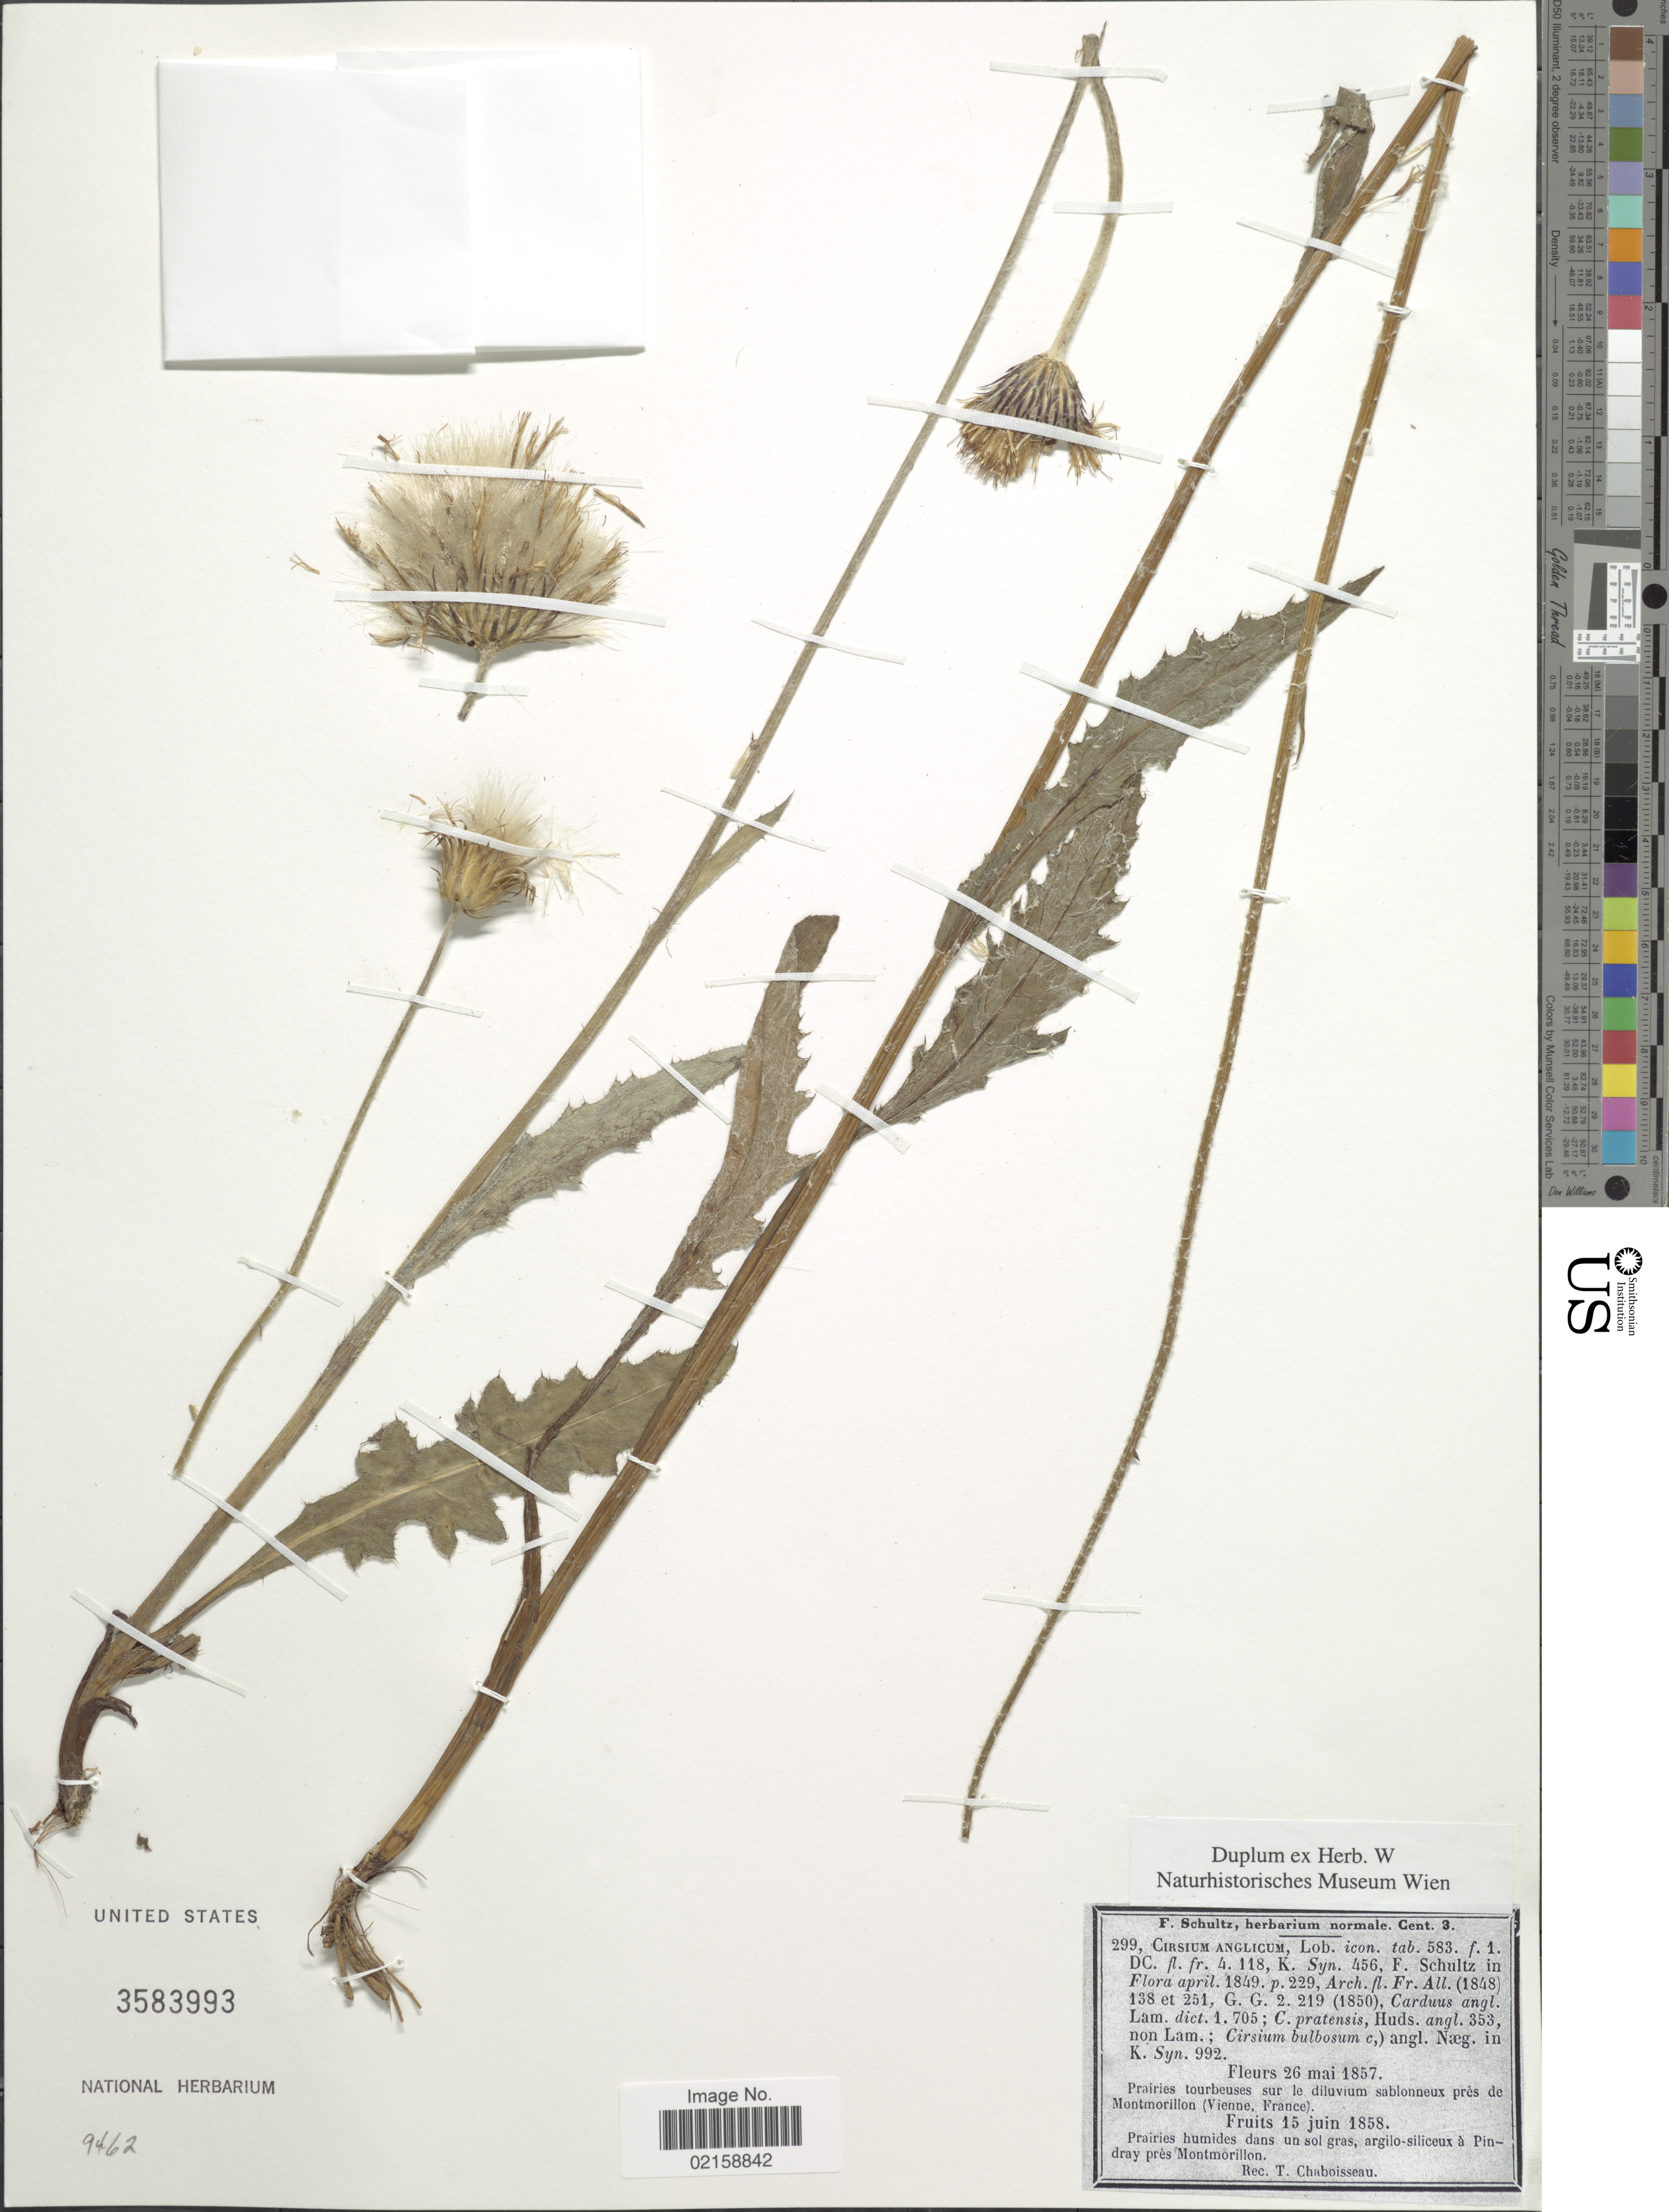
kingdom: Plantae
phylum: Tracheophyta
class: Magnoliopsida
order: Asterales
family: Asteraceae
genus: Cirsium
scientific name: Cirsium dissectum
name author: (L.) Hill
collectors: T. Chaboisseau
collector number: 299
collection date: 1857-05-26/1858-06-15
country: France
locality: Prairies tourbeuses sur le diluvium sablonneux pres de Montmorillon (Vienne, France), prairies humides dans un sol gras, argilo-siliceux à Pindray pres Montmorillon.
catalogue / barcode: US 3583993